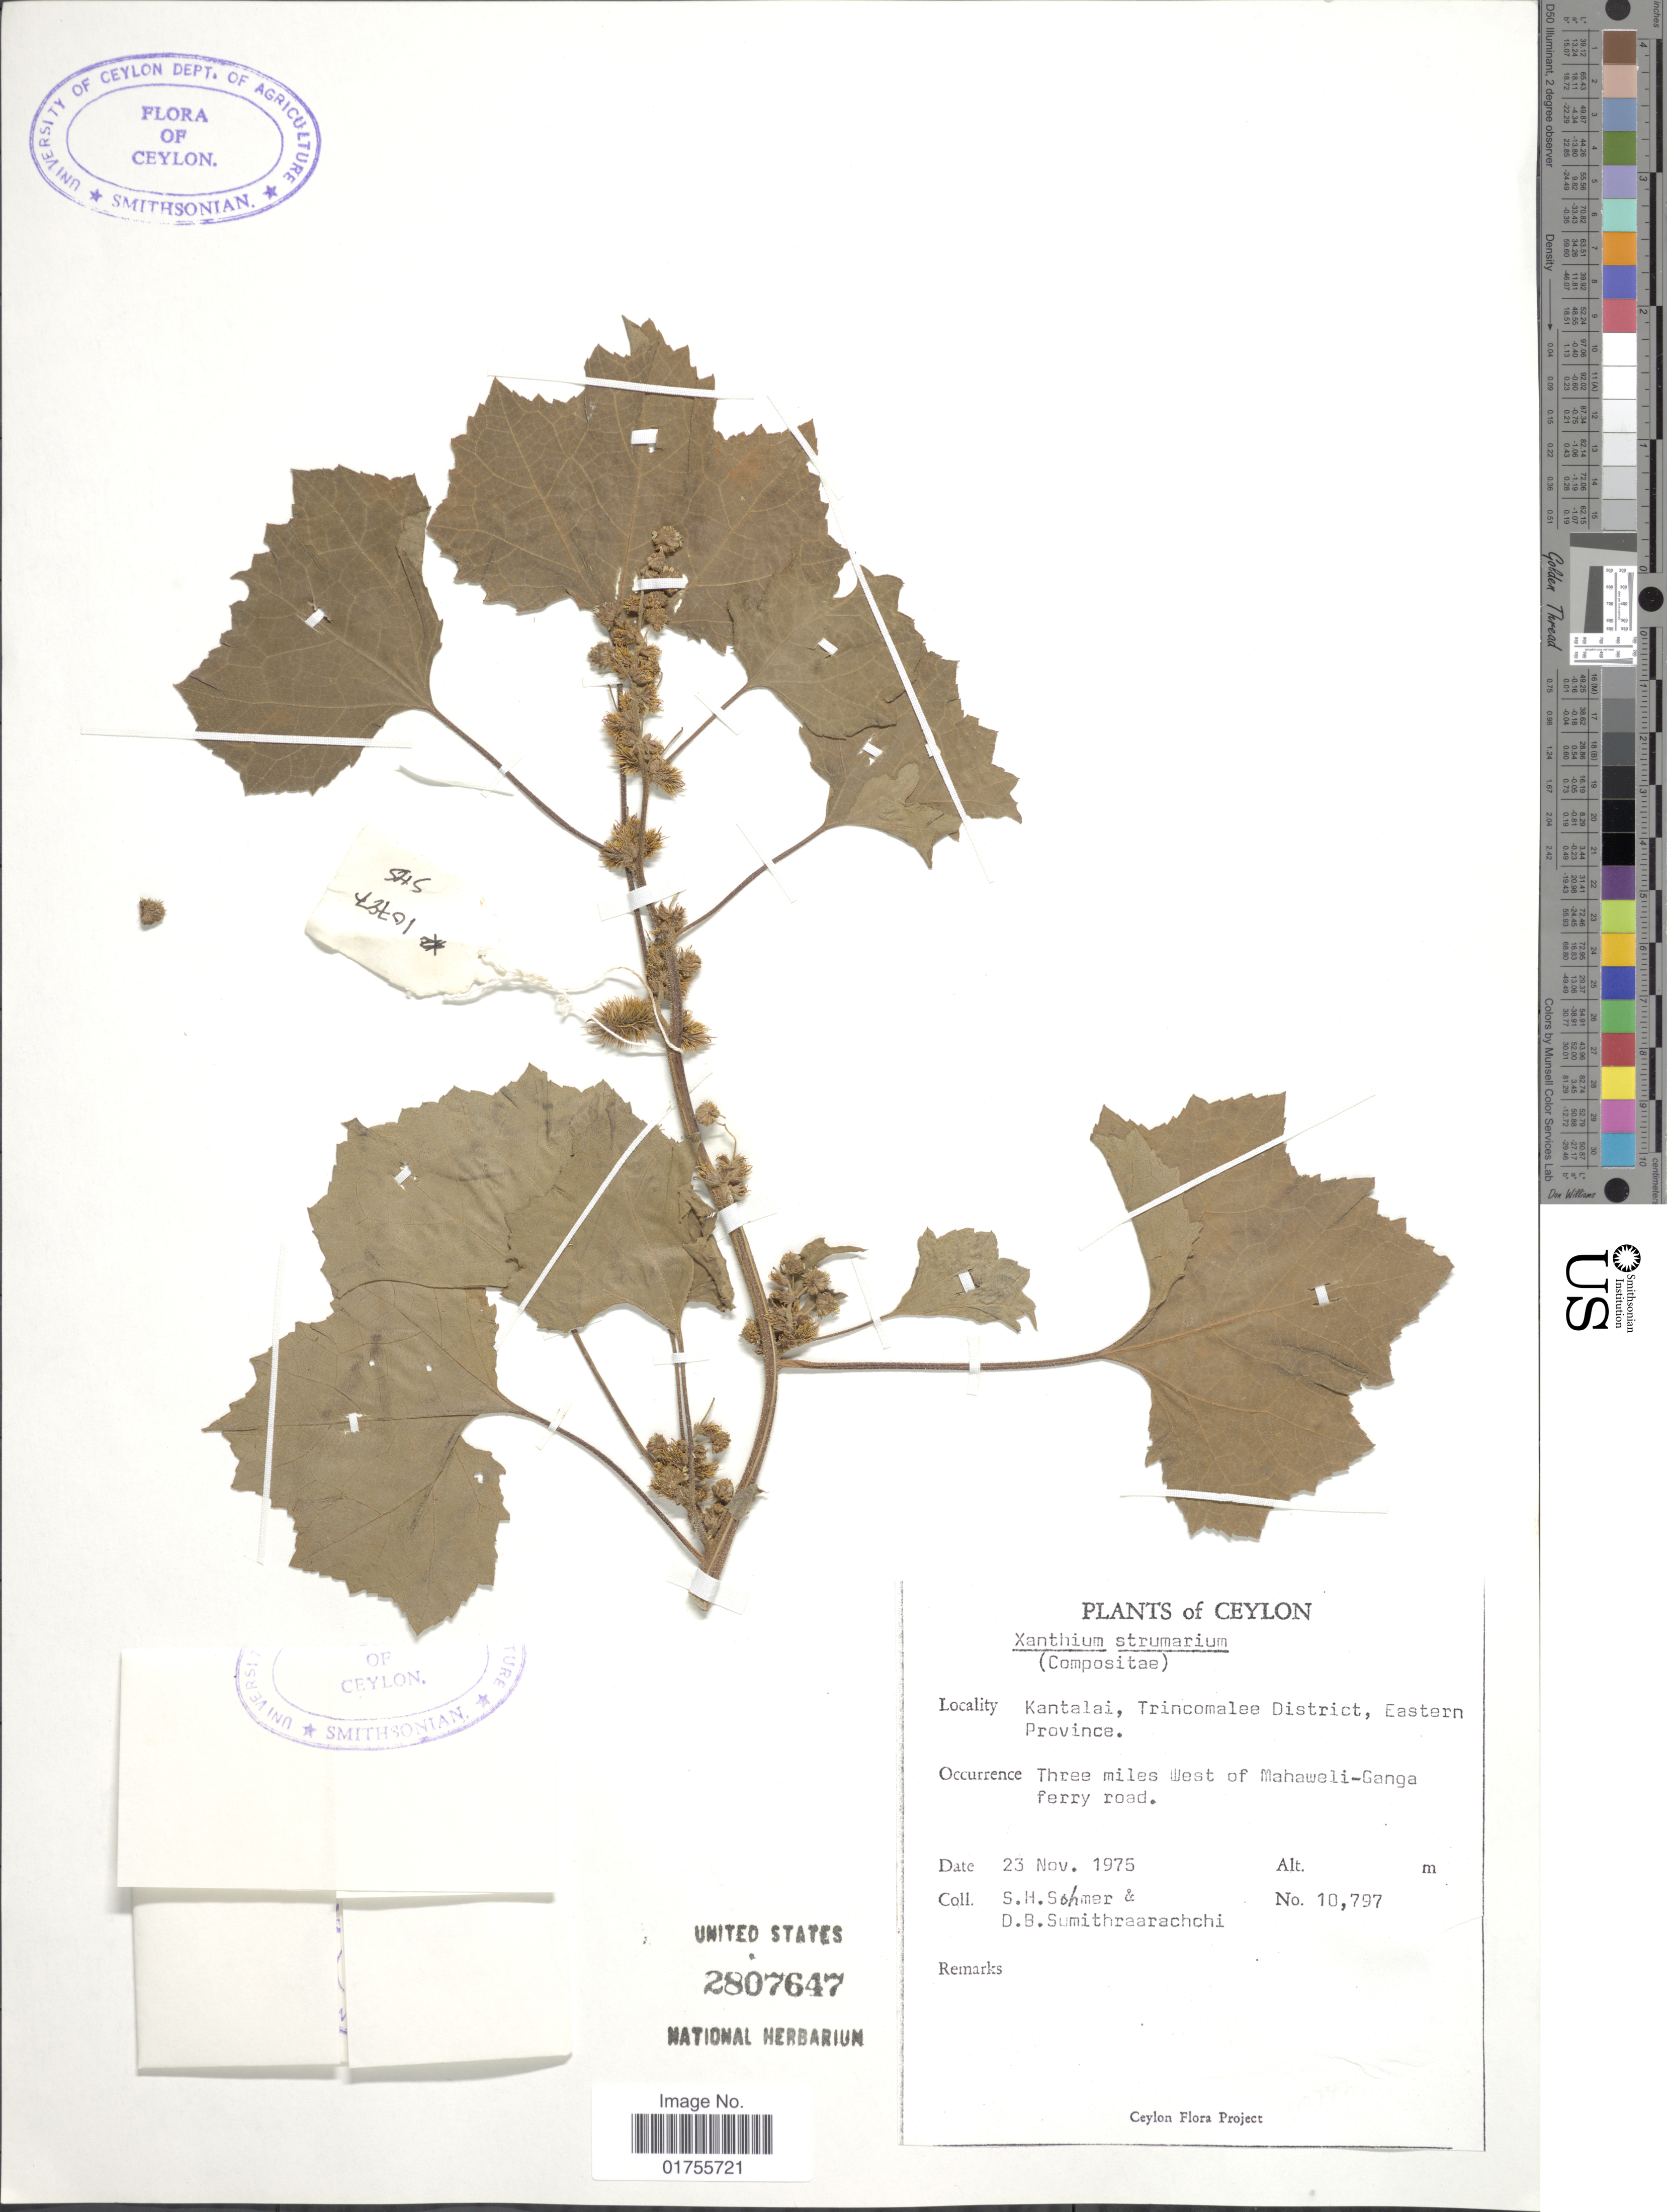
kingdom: Plantae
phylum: Tracheophyta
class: Magnoliopsida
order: Asterales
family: Asteraceae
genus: Xanthium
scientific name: Xanthium strumarium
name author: L.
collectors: S. H. Sohmer & D. B. Sumithraarachchi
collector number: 10797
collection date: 1975-11-23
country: Sri Lanka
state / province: Eastern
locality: Ceylon, kantalai, Trincomalee District, Three miles West of Mahaweli-Ganga ferry road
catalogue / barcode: US 2807647